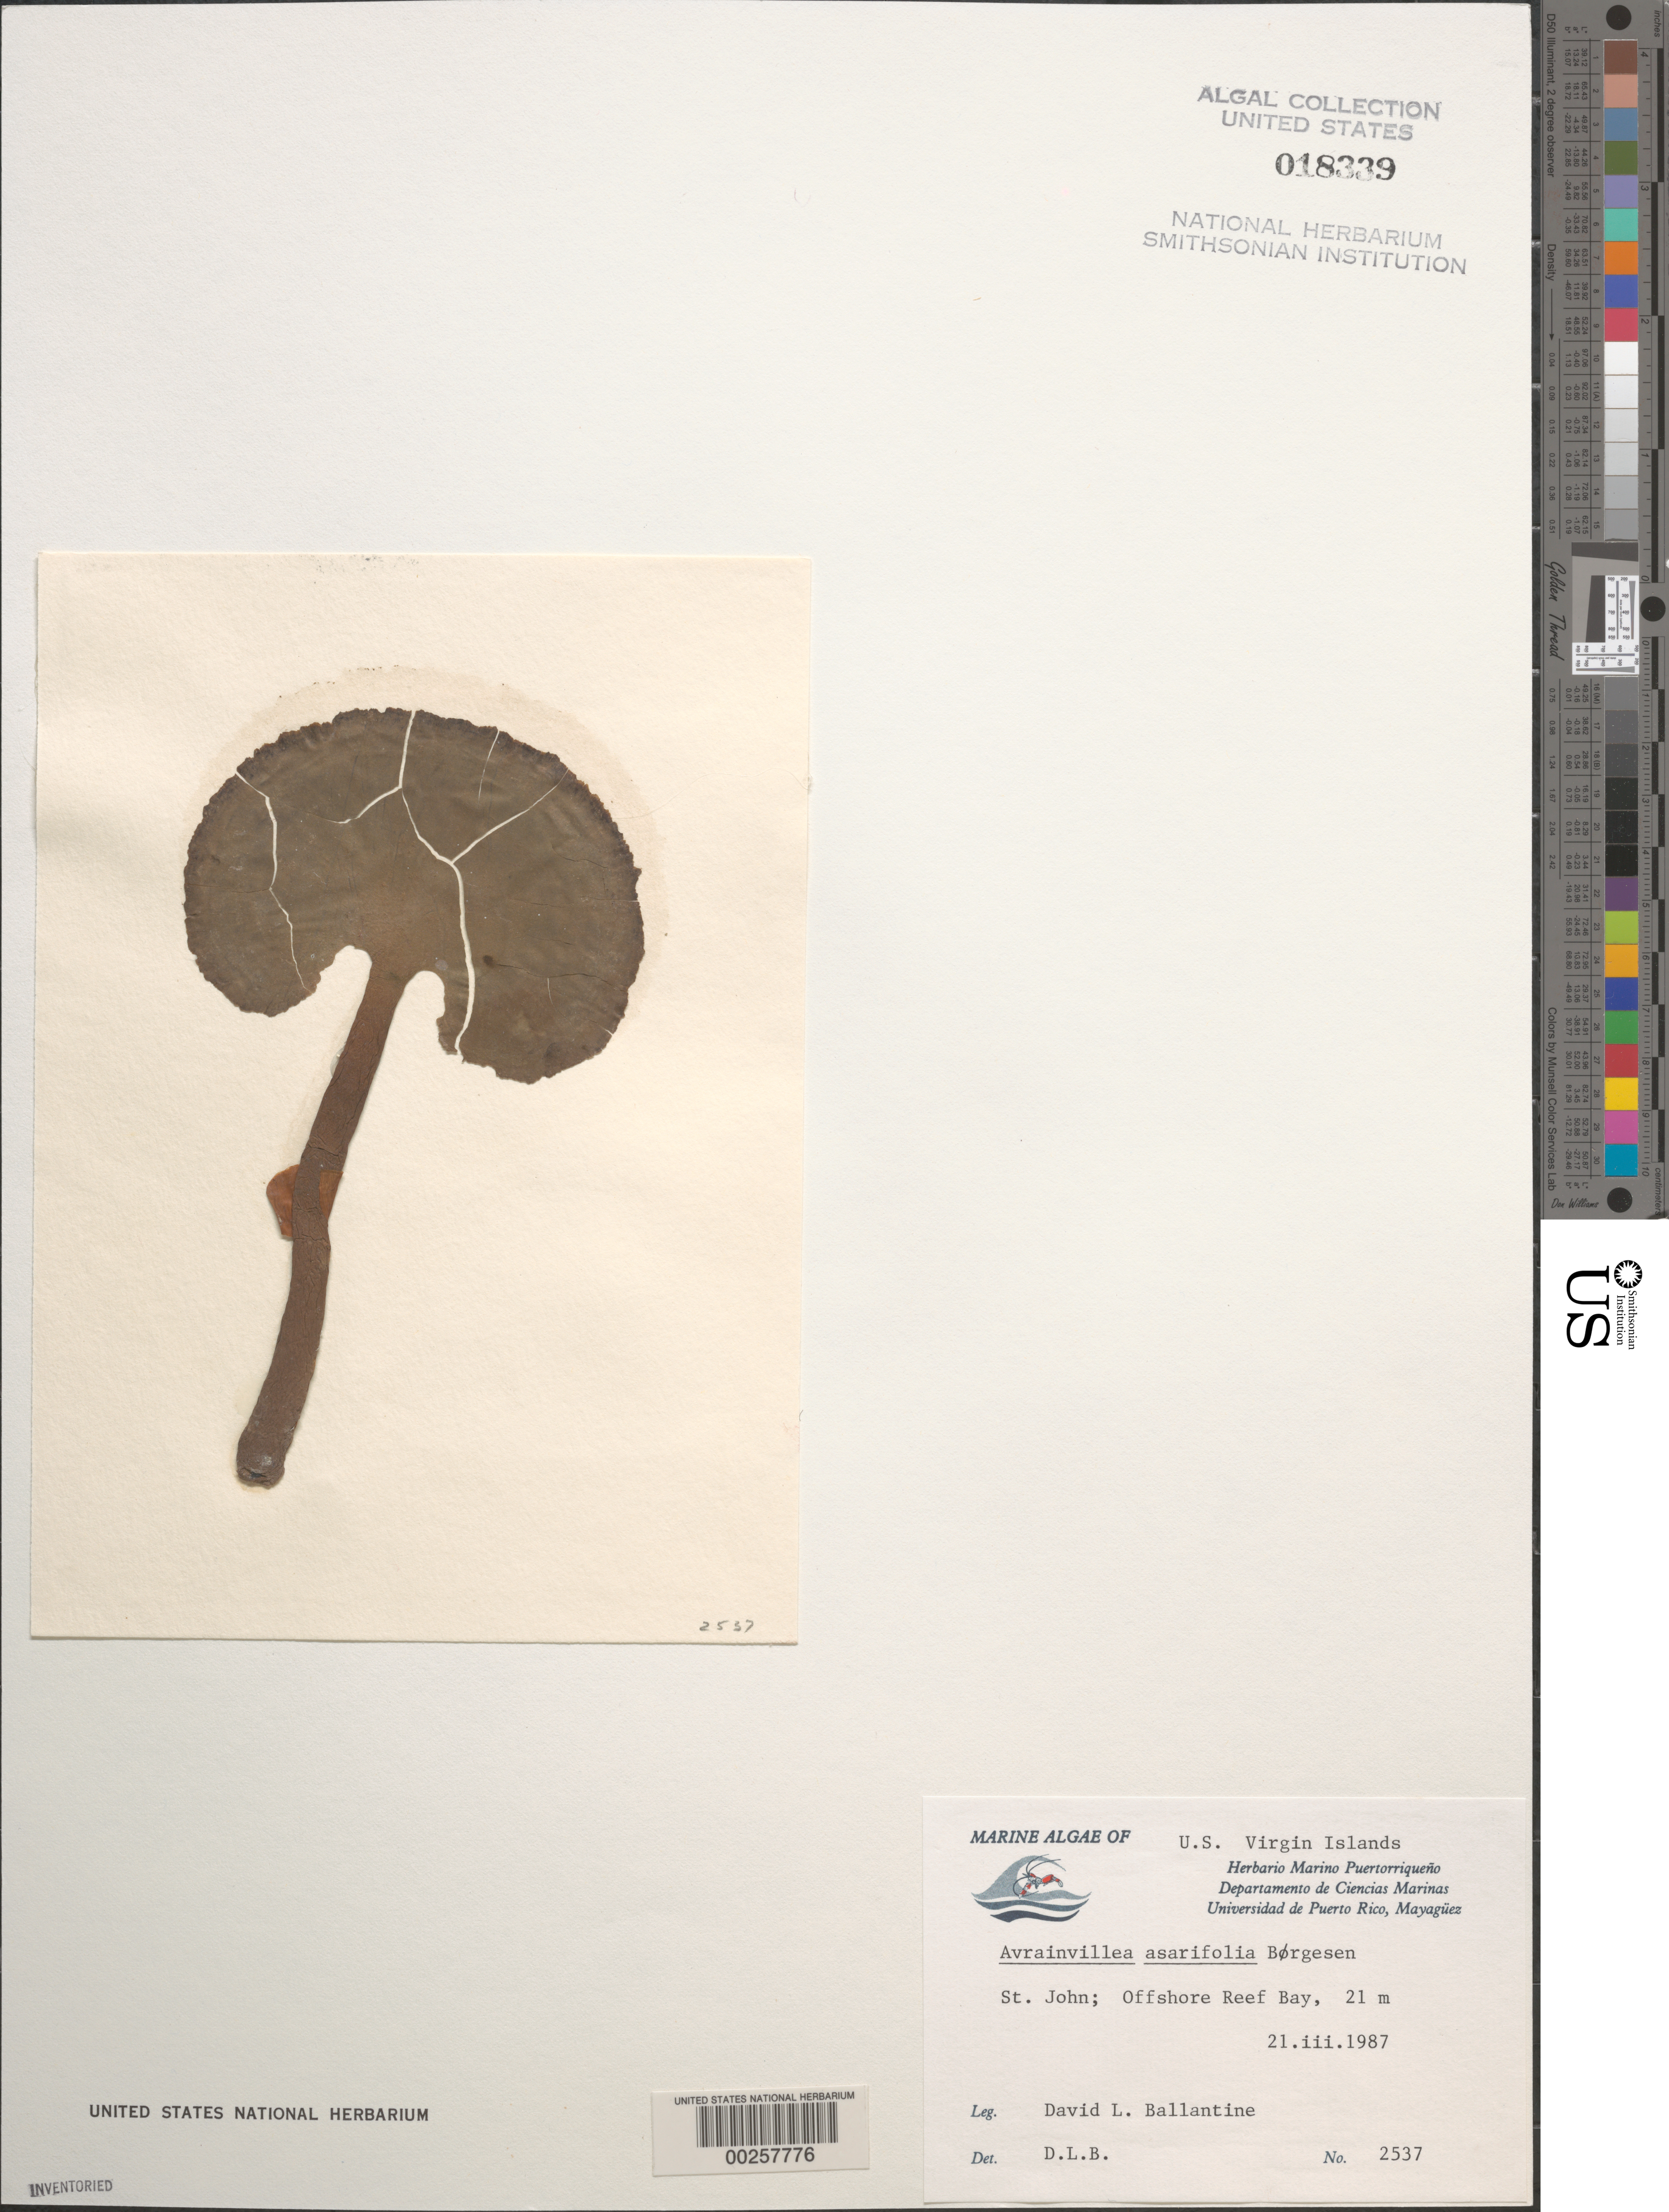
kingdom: Plantae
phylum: Chlorophyta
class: Ulvophyceae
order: Bryopsidales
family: Dichotomosiphonaceae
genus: Avrainvillea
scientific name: Avrainvillea asarifolia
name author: Børgesen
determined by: Ballantine, D. L.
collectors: D.L. Ballantine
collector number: DLB 2537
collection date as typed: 21 Mar 1987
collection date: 1987-03-21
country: U.S. Virgin Islands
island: St. John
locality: Reef Bay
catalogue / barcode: US 18339